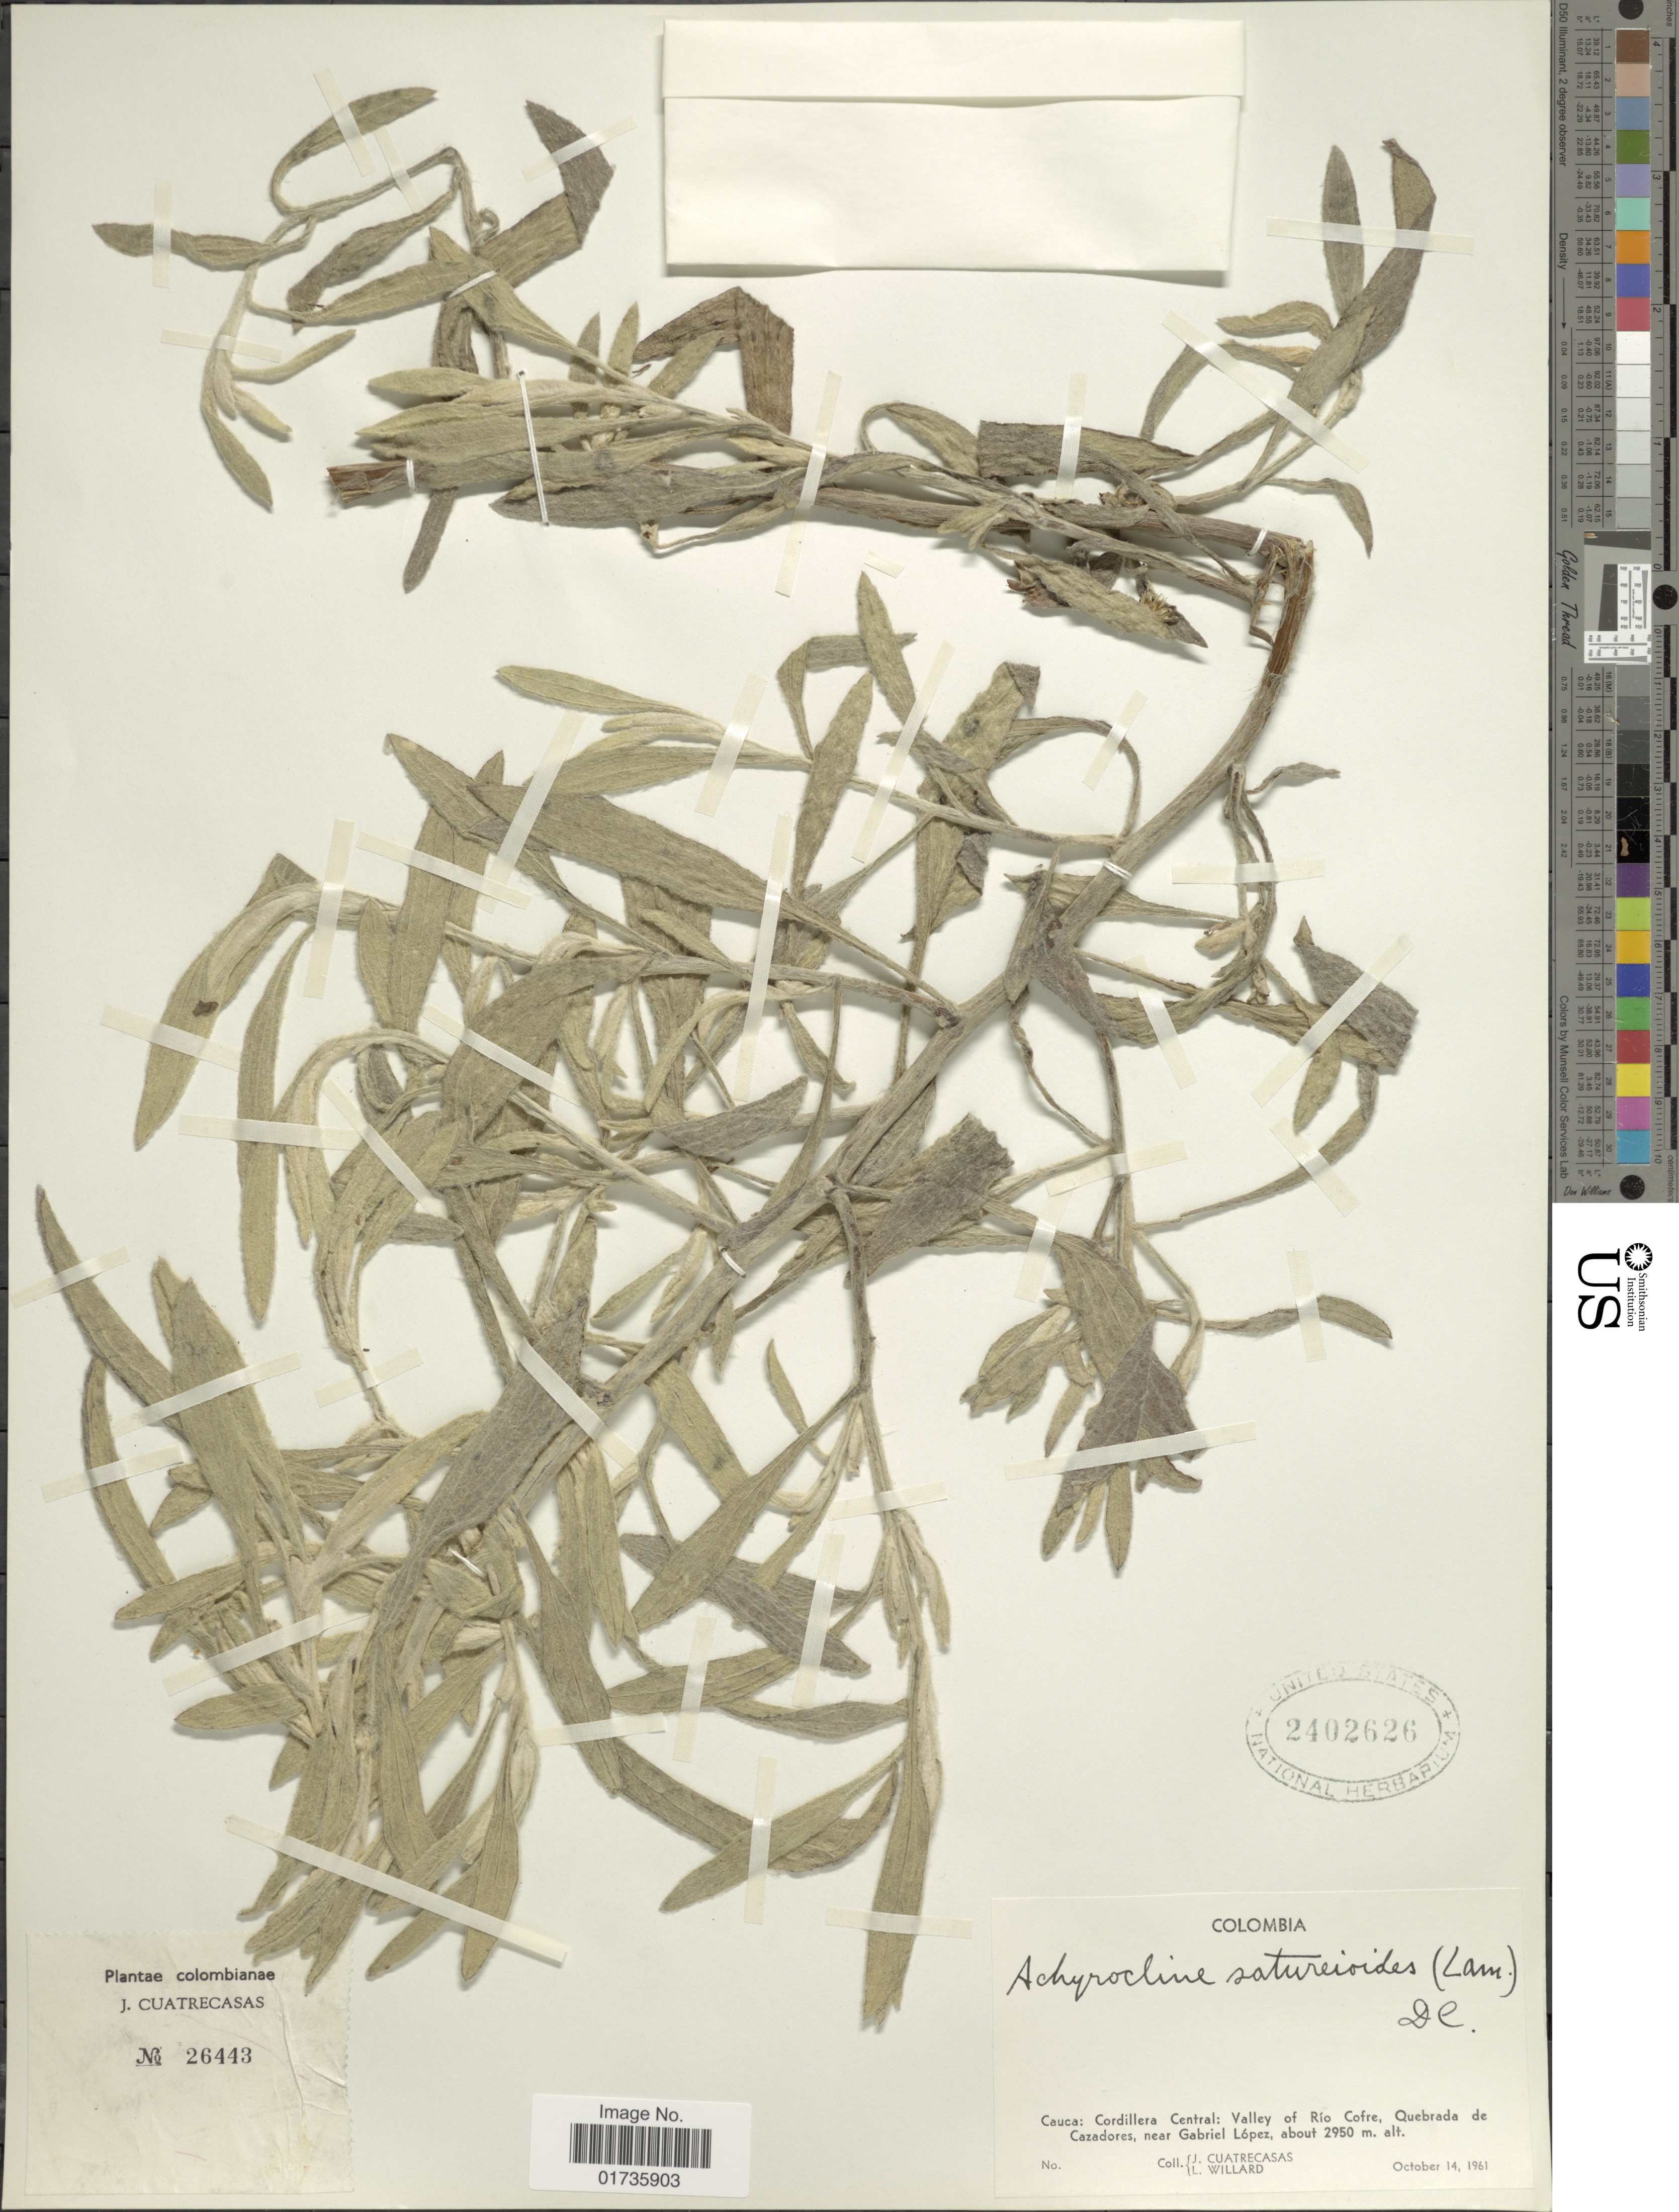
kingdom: Plantae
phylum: Tracheophyta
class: Magnoliopsida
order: Asterales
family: Asteraceae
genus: Achyrocline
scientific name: Achyrocline satureioides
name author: (Lam.) DC.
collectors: J. Cuatrecasas & L. Willard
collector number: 26443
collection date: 1961-10-14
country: Colombia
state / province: Cauca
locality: Cordillera Central: Valley of Río Cofre, Quebrada de Cazadores, near Gabriel López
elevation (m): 2950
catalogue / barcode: US 2402626